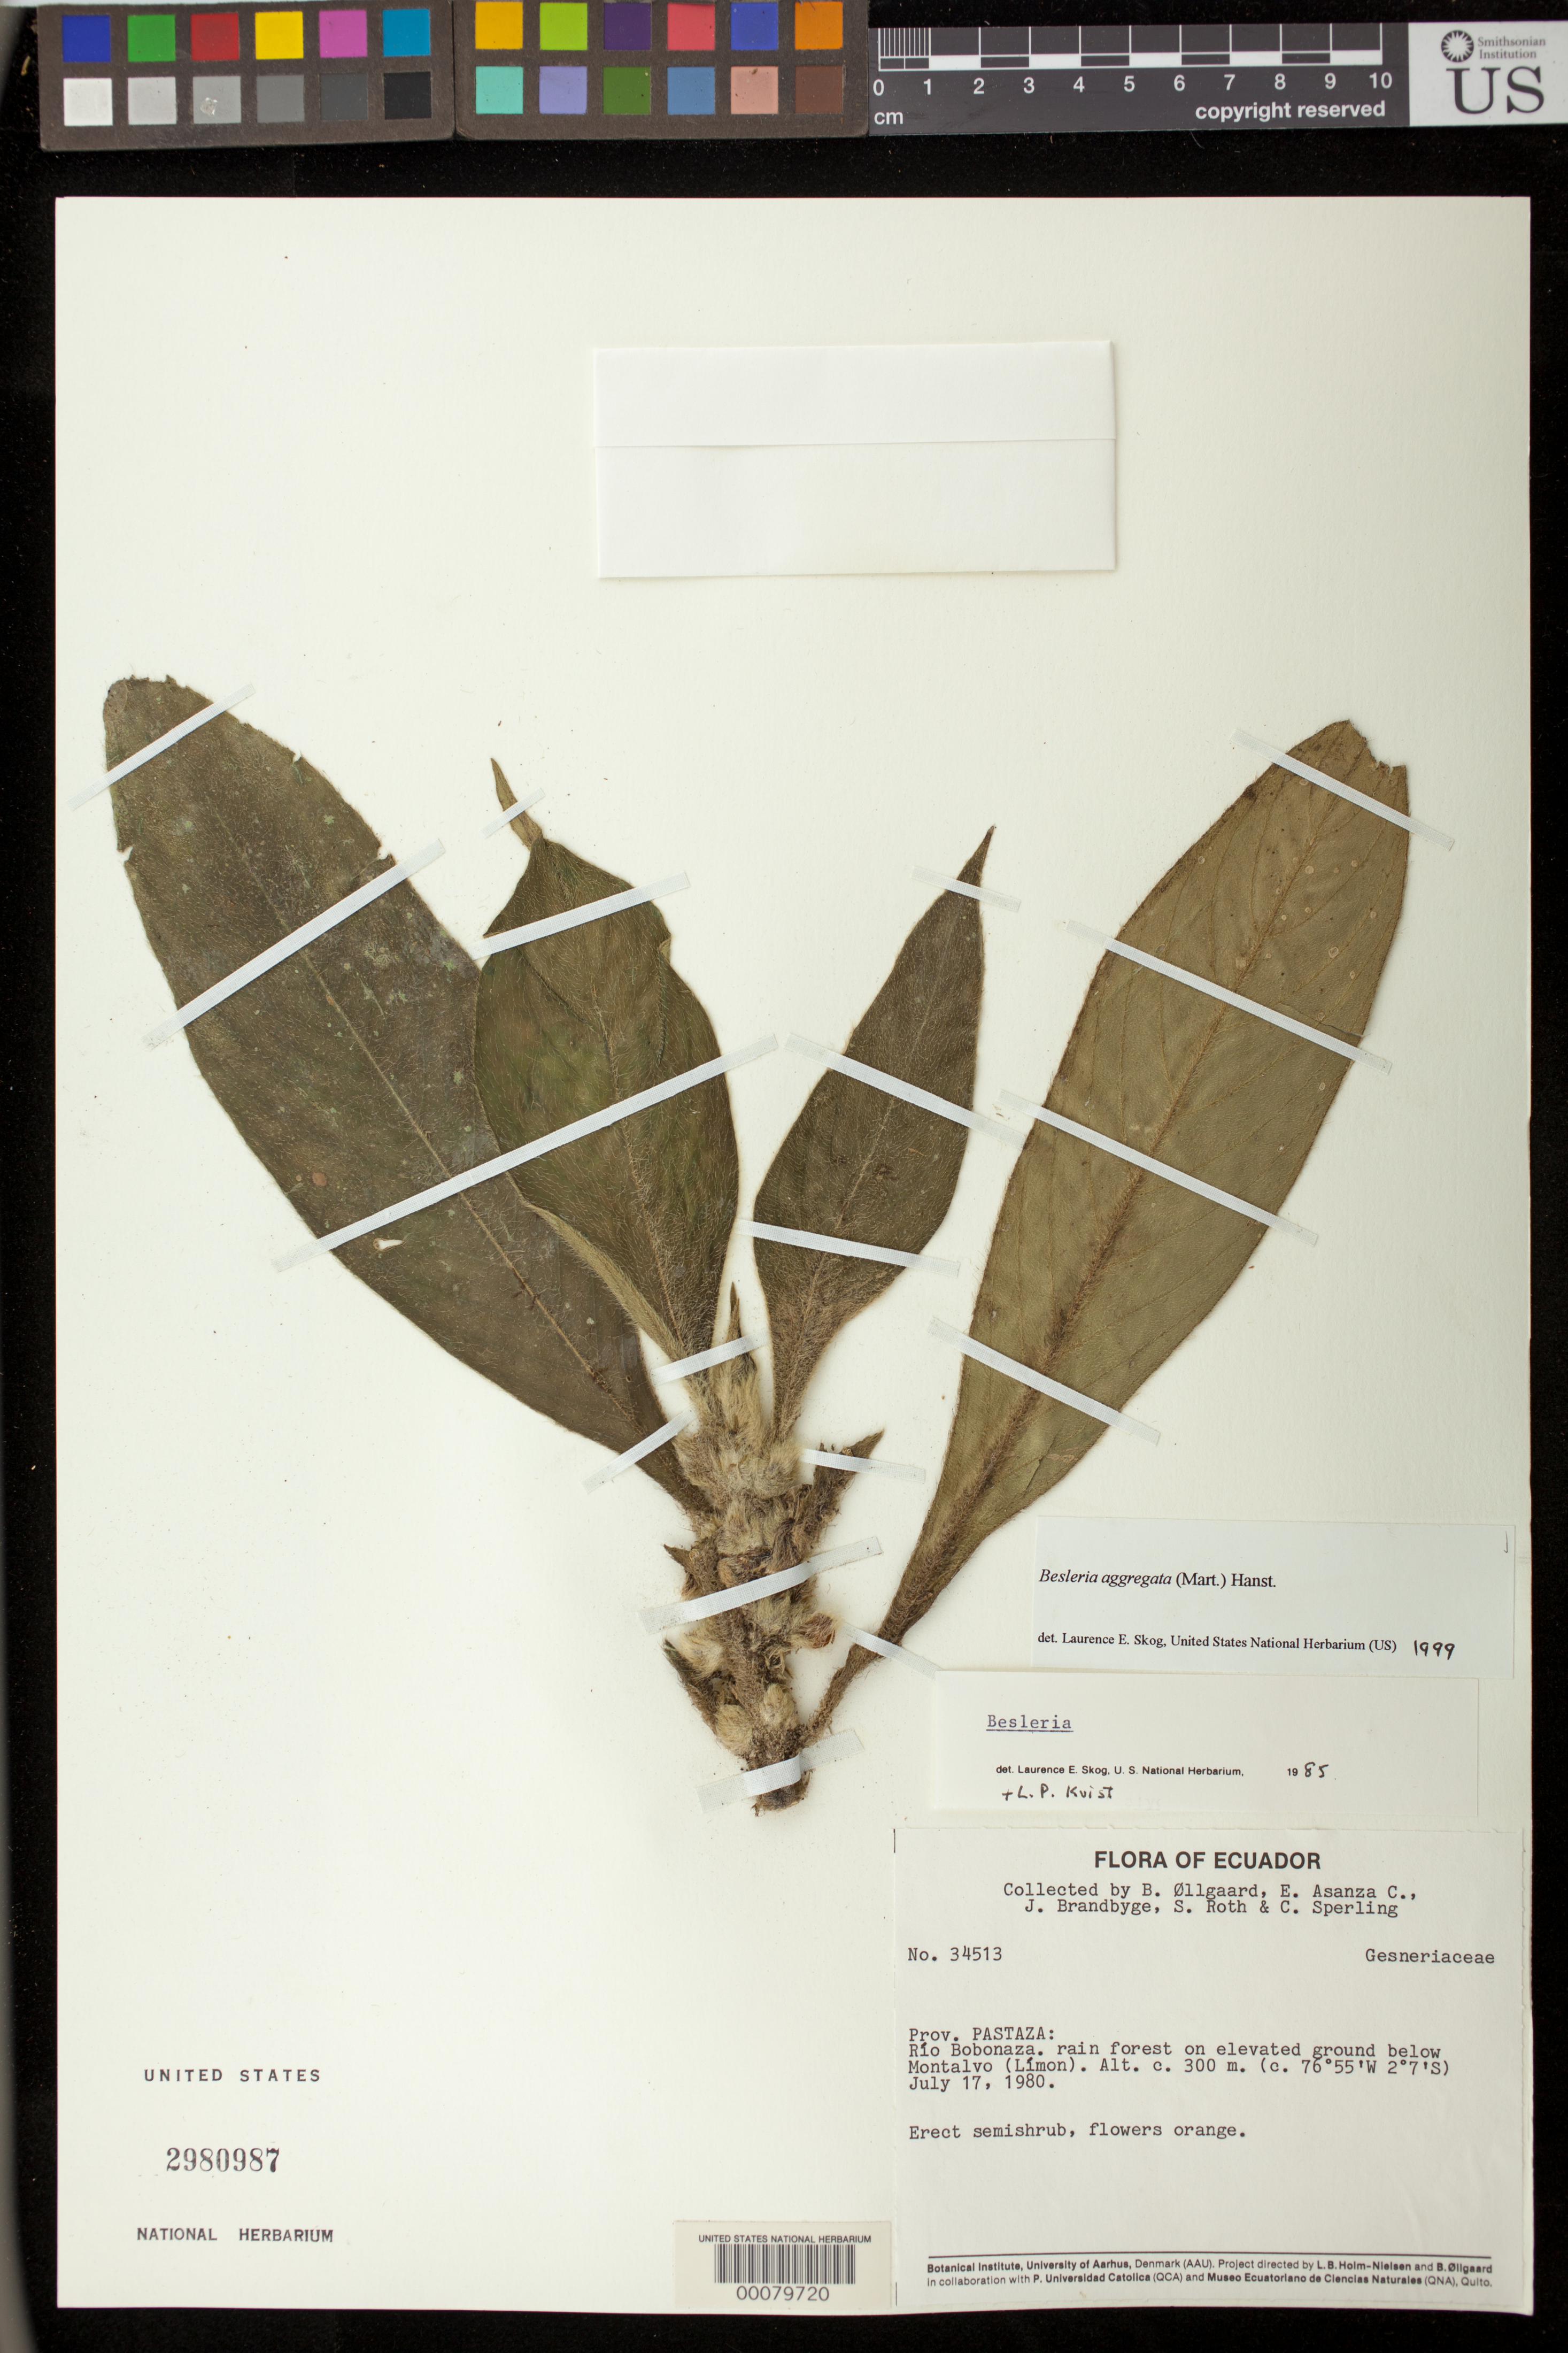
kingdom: Plantae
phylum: Tracheophyta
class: Magnoliopsida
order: Lamiales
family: Gesneriaceae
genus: Besleria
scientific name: Besleria aggregata var. aggregata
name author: (Mart.) Hanst.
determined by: Skog, Laurence E.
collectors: B. Øllgaard, E. Asanza C., J. Brandbyge, S. Roth & C. Sperling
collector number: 34513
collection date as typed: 17 Jul 1980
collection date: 1980-07-17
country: Ecuador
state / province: Pastaza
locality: Río Bobonaza, below Montalvo (Limón)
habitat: Rain forest on elevated ground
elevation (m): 300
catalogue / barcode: US 2980987